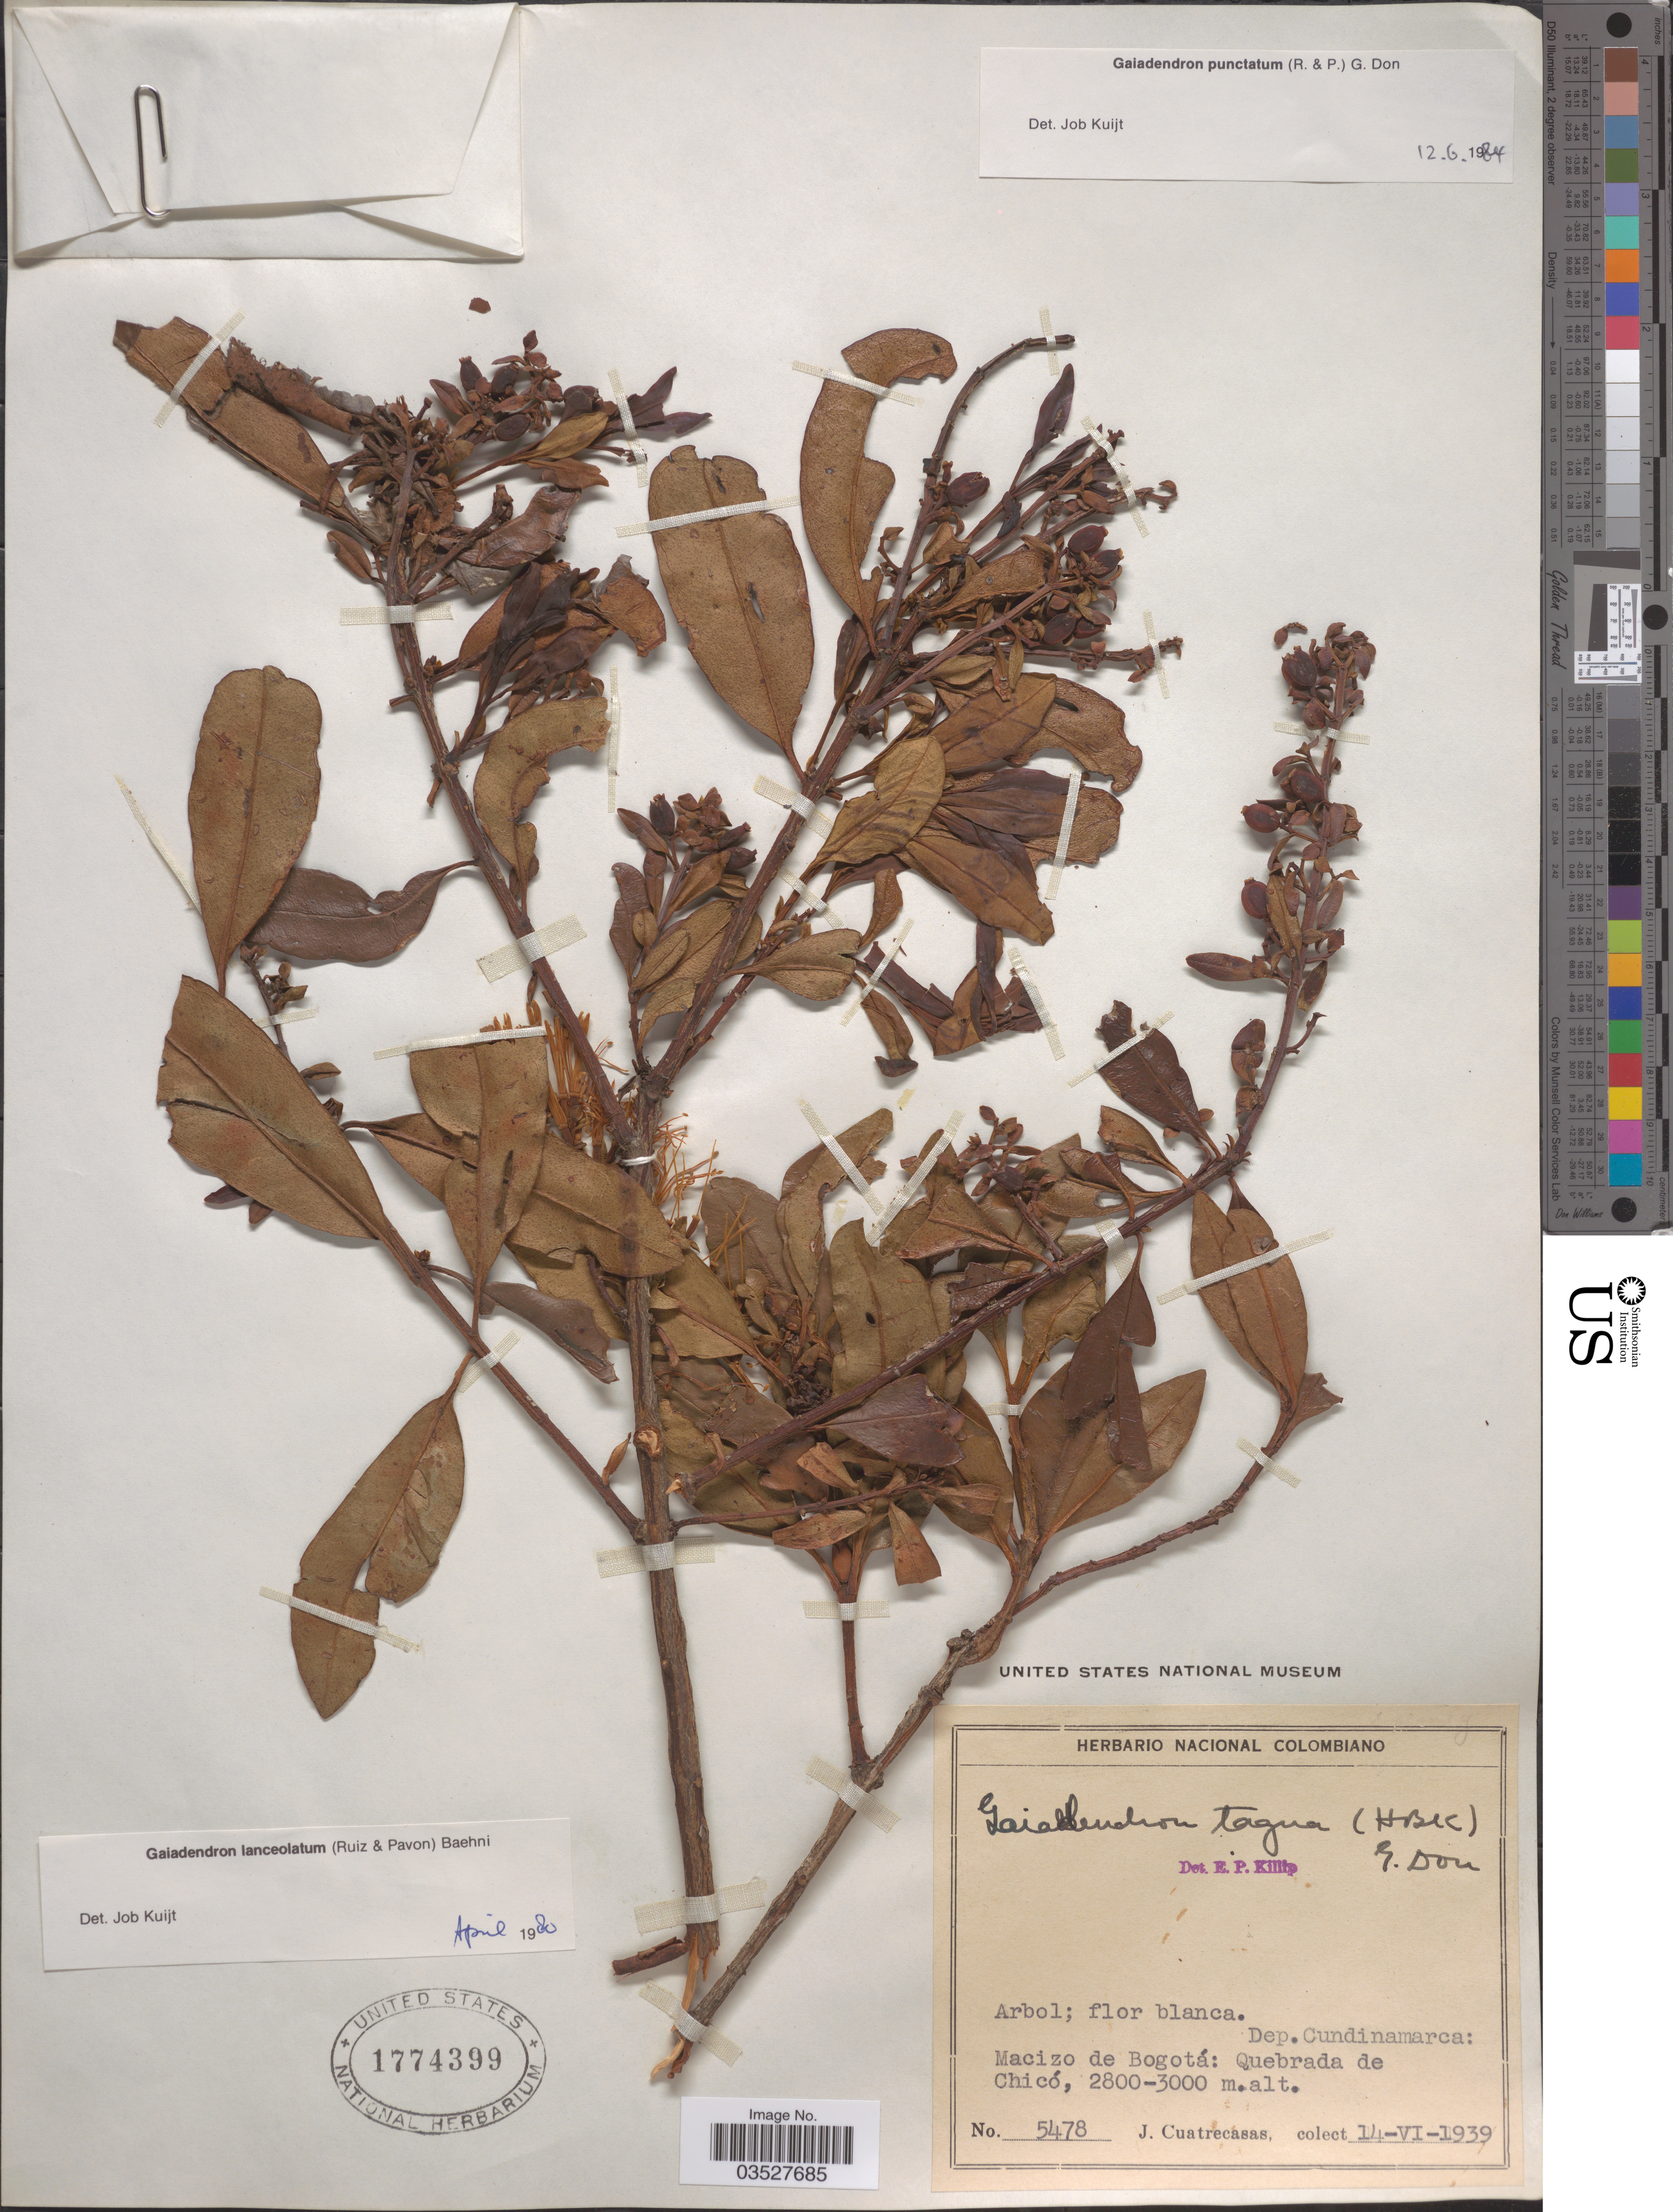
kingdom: Plantae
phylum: Tracheophyta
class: Magnoliopsida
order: Santalales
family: Loranthaceae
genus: Gaiadendron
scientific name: Gaiadendron punctatum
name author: (Ruiz & Pav.) G. Don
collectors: J. Cuatrecasas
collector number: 5478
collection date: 1939-06-14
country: Colombia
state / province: Cundinamarca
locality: Dep. Cundinamarca: Macizo de Bogotá: Quebrada de Chicó.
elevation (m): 2800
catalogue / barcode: US 1774399